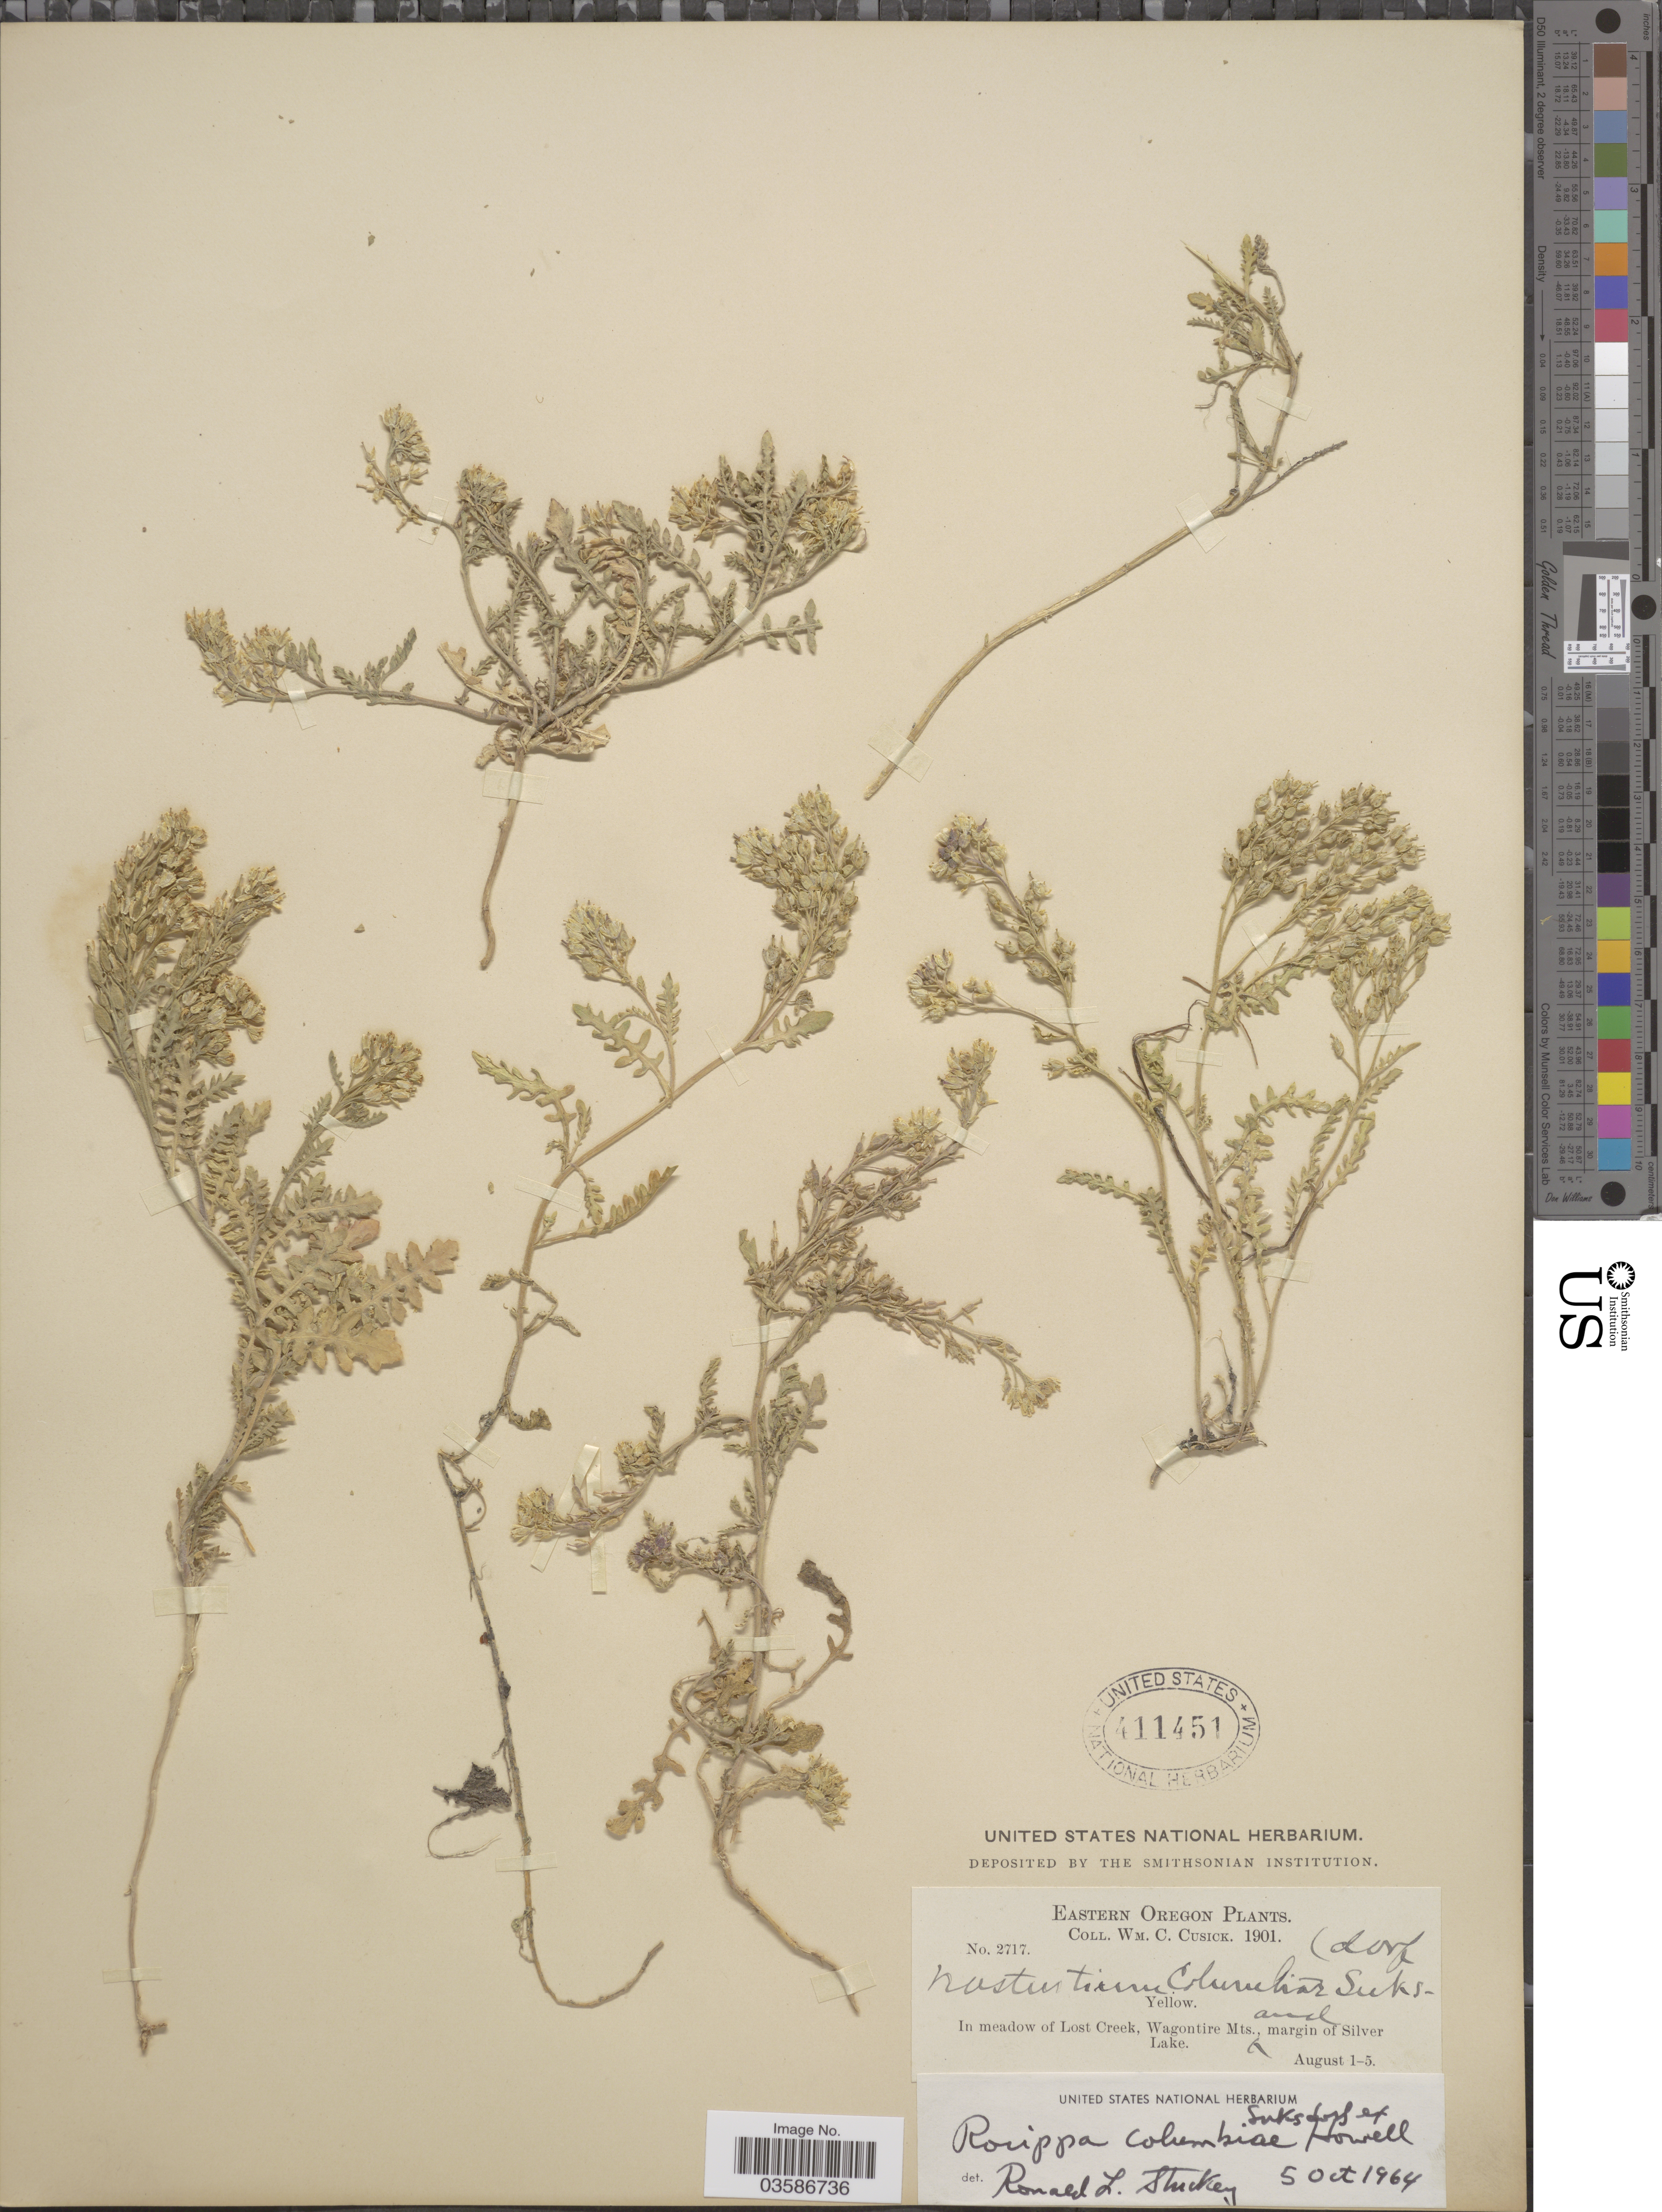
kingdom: Plantae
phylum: Tracheophyta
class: Magnoliopsida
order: Brassicales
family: Brassicaceae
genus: Rorippa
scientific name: Rorippa columbiae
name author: (Suksd. ex B.L. Rob.) Howell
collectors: W. C. Cusick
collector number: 2717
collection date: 1901-08-01/1901-08-05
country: United States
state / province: Oregon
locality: Eastern Oregon. In meadow of Lost Creek, Wagontire Mts., margin of Silver Lake.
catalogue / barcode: US 411451